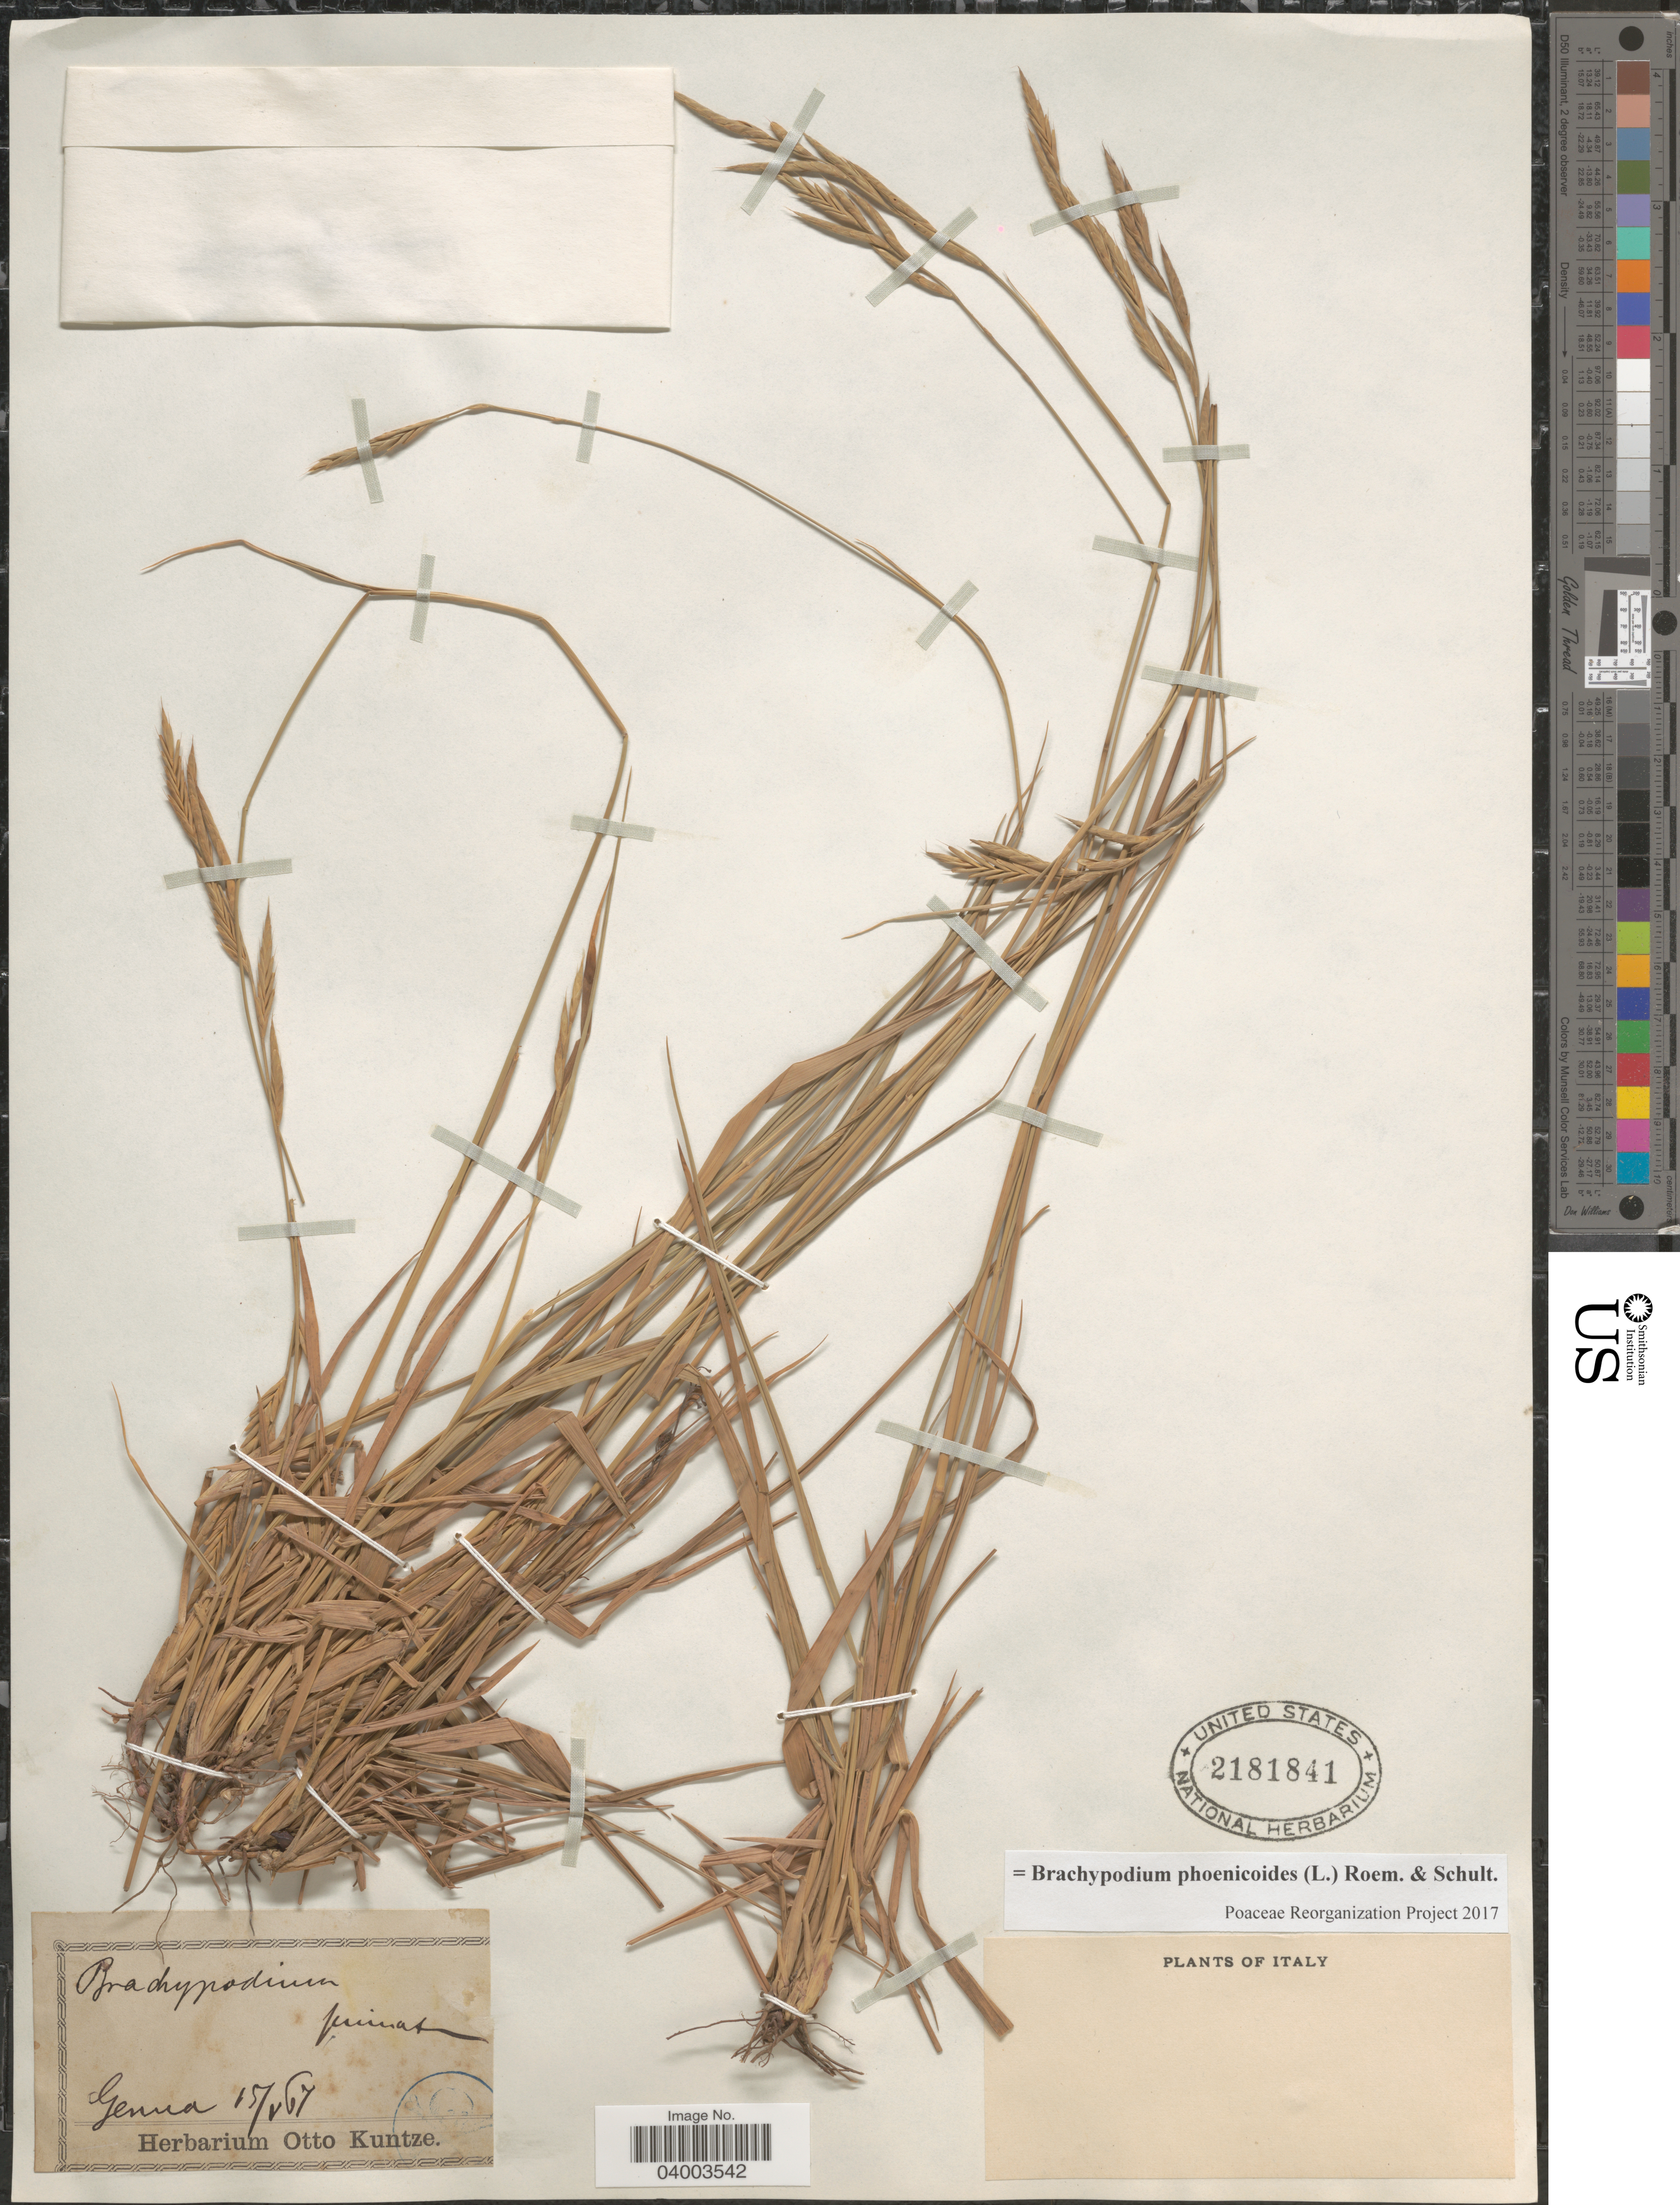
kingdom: Plantae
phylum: Tracheophyta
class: Liliopsida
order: Poales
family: Poaceae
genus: Brachypodium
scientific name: Brachypodium phoenicoides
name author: (L.) Roem. & Schult.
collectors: ex herb. Otto Kuntze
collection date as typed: Transcribed d/m/y: 15/5/67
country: Italy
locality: Genna.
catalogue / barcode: US 2181841